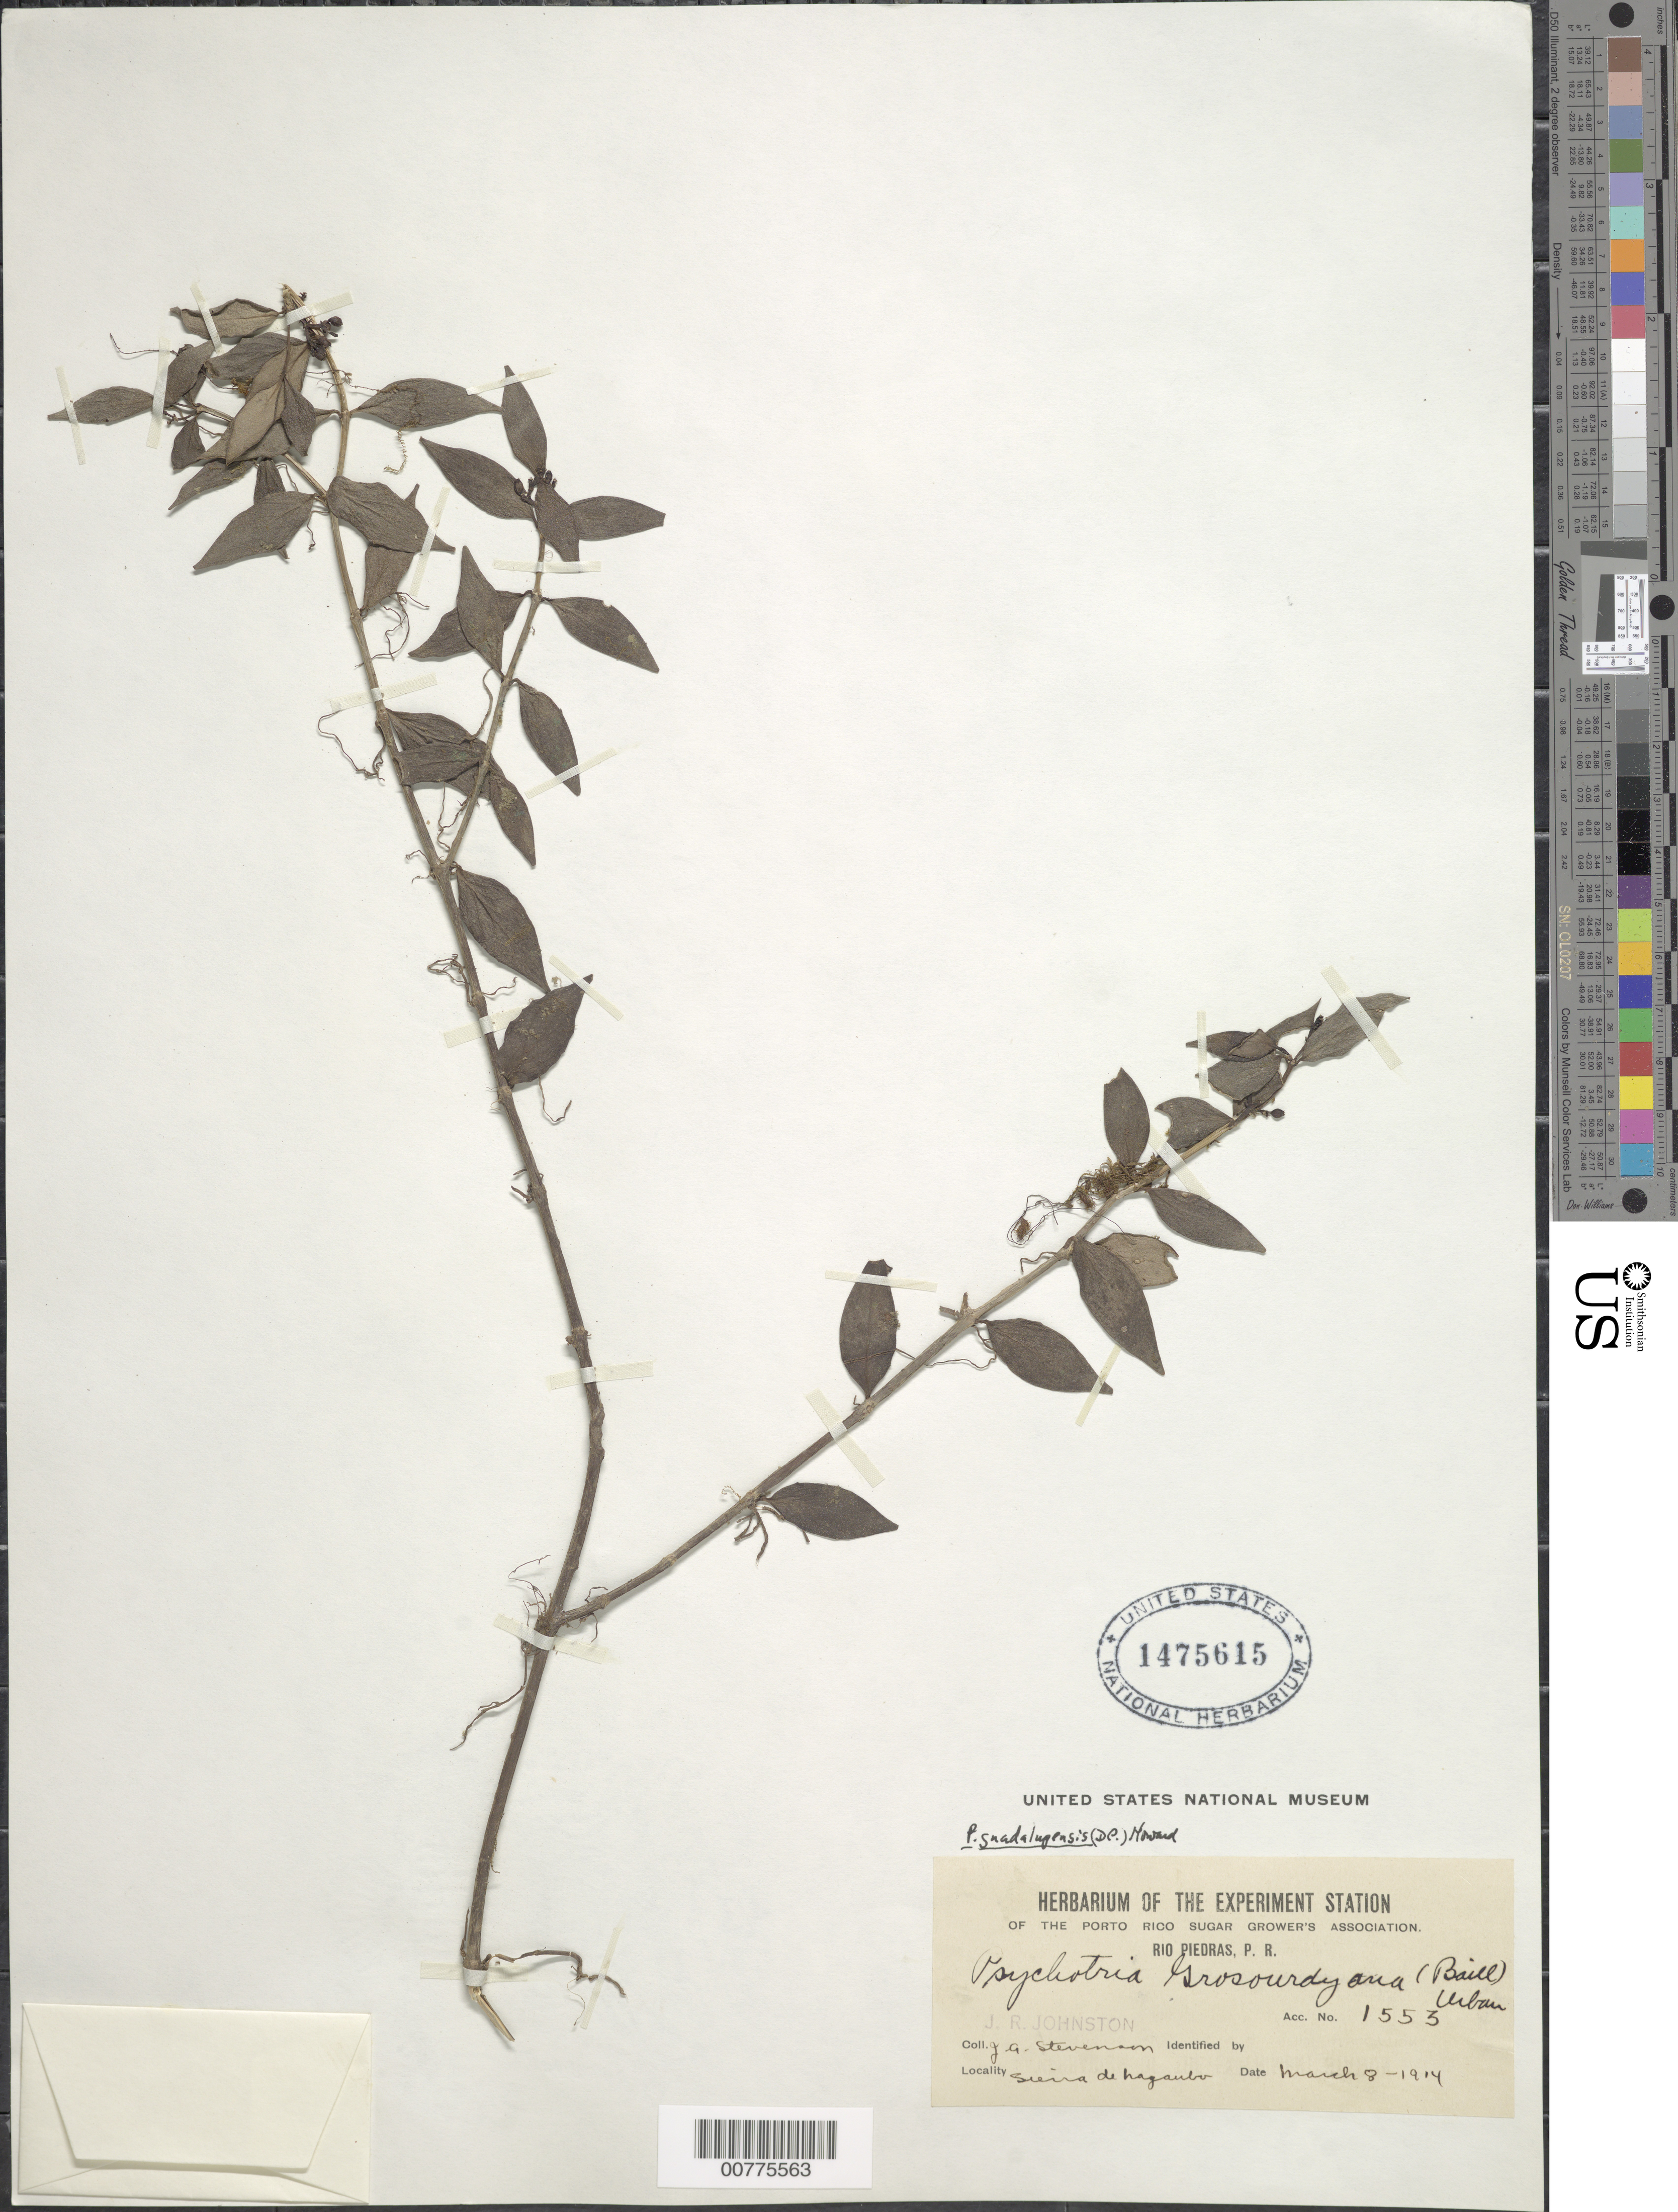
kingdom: Plantae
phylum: Tracheophyta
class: Magnoliopsida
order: Gentianales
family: Rubiaceae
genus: Notopleura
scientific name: Notopleura guadalupensis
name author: (DC.) C.M. Taylor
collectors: J. Johnston & J. A. Stevenson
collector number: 1553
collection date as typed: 08 Mar 1914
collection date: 1914-03-08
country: Puerto Rico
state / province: Naguabo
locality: Sierra de Naguabo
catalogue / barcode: US 1475615